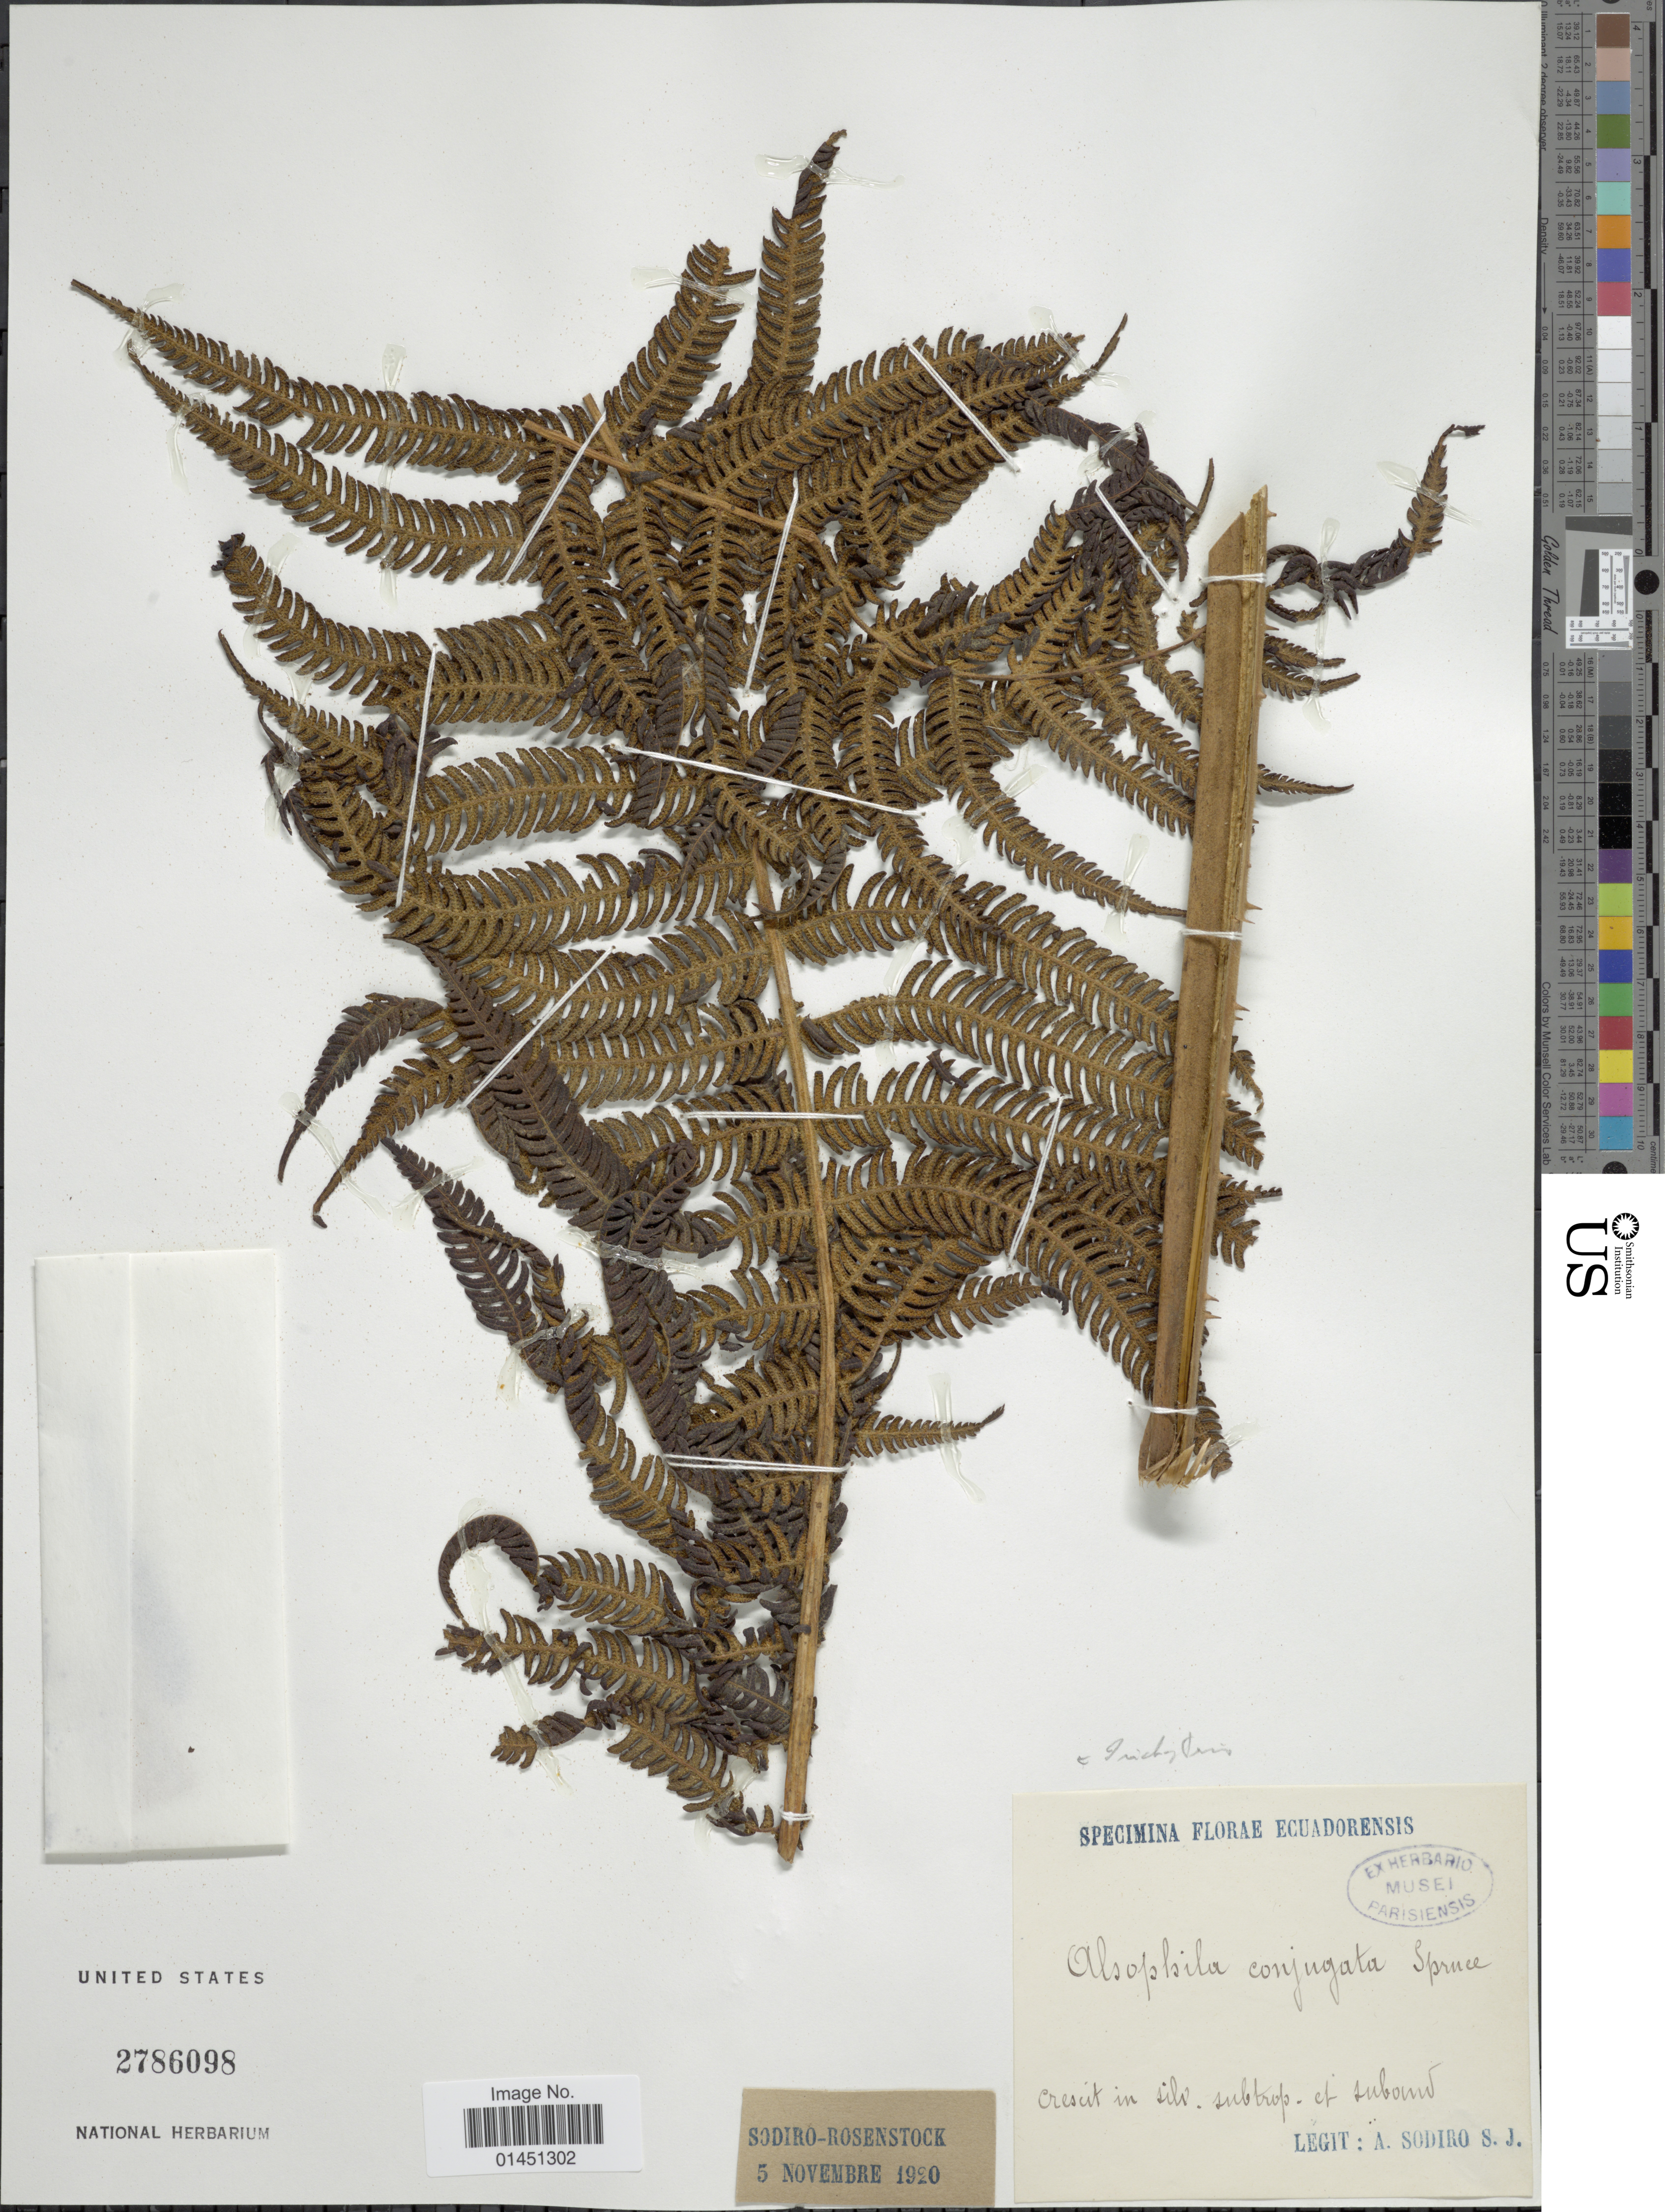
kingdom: Plantae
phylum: Tracheophyta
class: Polypodiopsida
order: Cyatheales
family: Cyatheaceae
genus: Cyathea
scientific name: Cyathea conjugata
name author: (Hook.) Domin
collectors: L. Sodiro & -- Rosenstock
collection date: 1920-11-05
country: Ecuador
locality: Crescit in silv. subtrop. et suband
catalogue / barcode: US 2786098